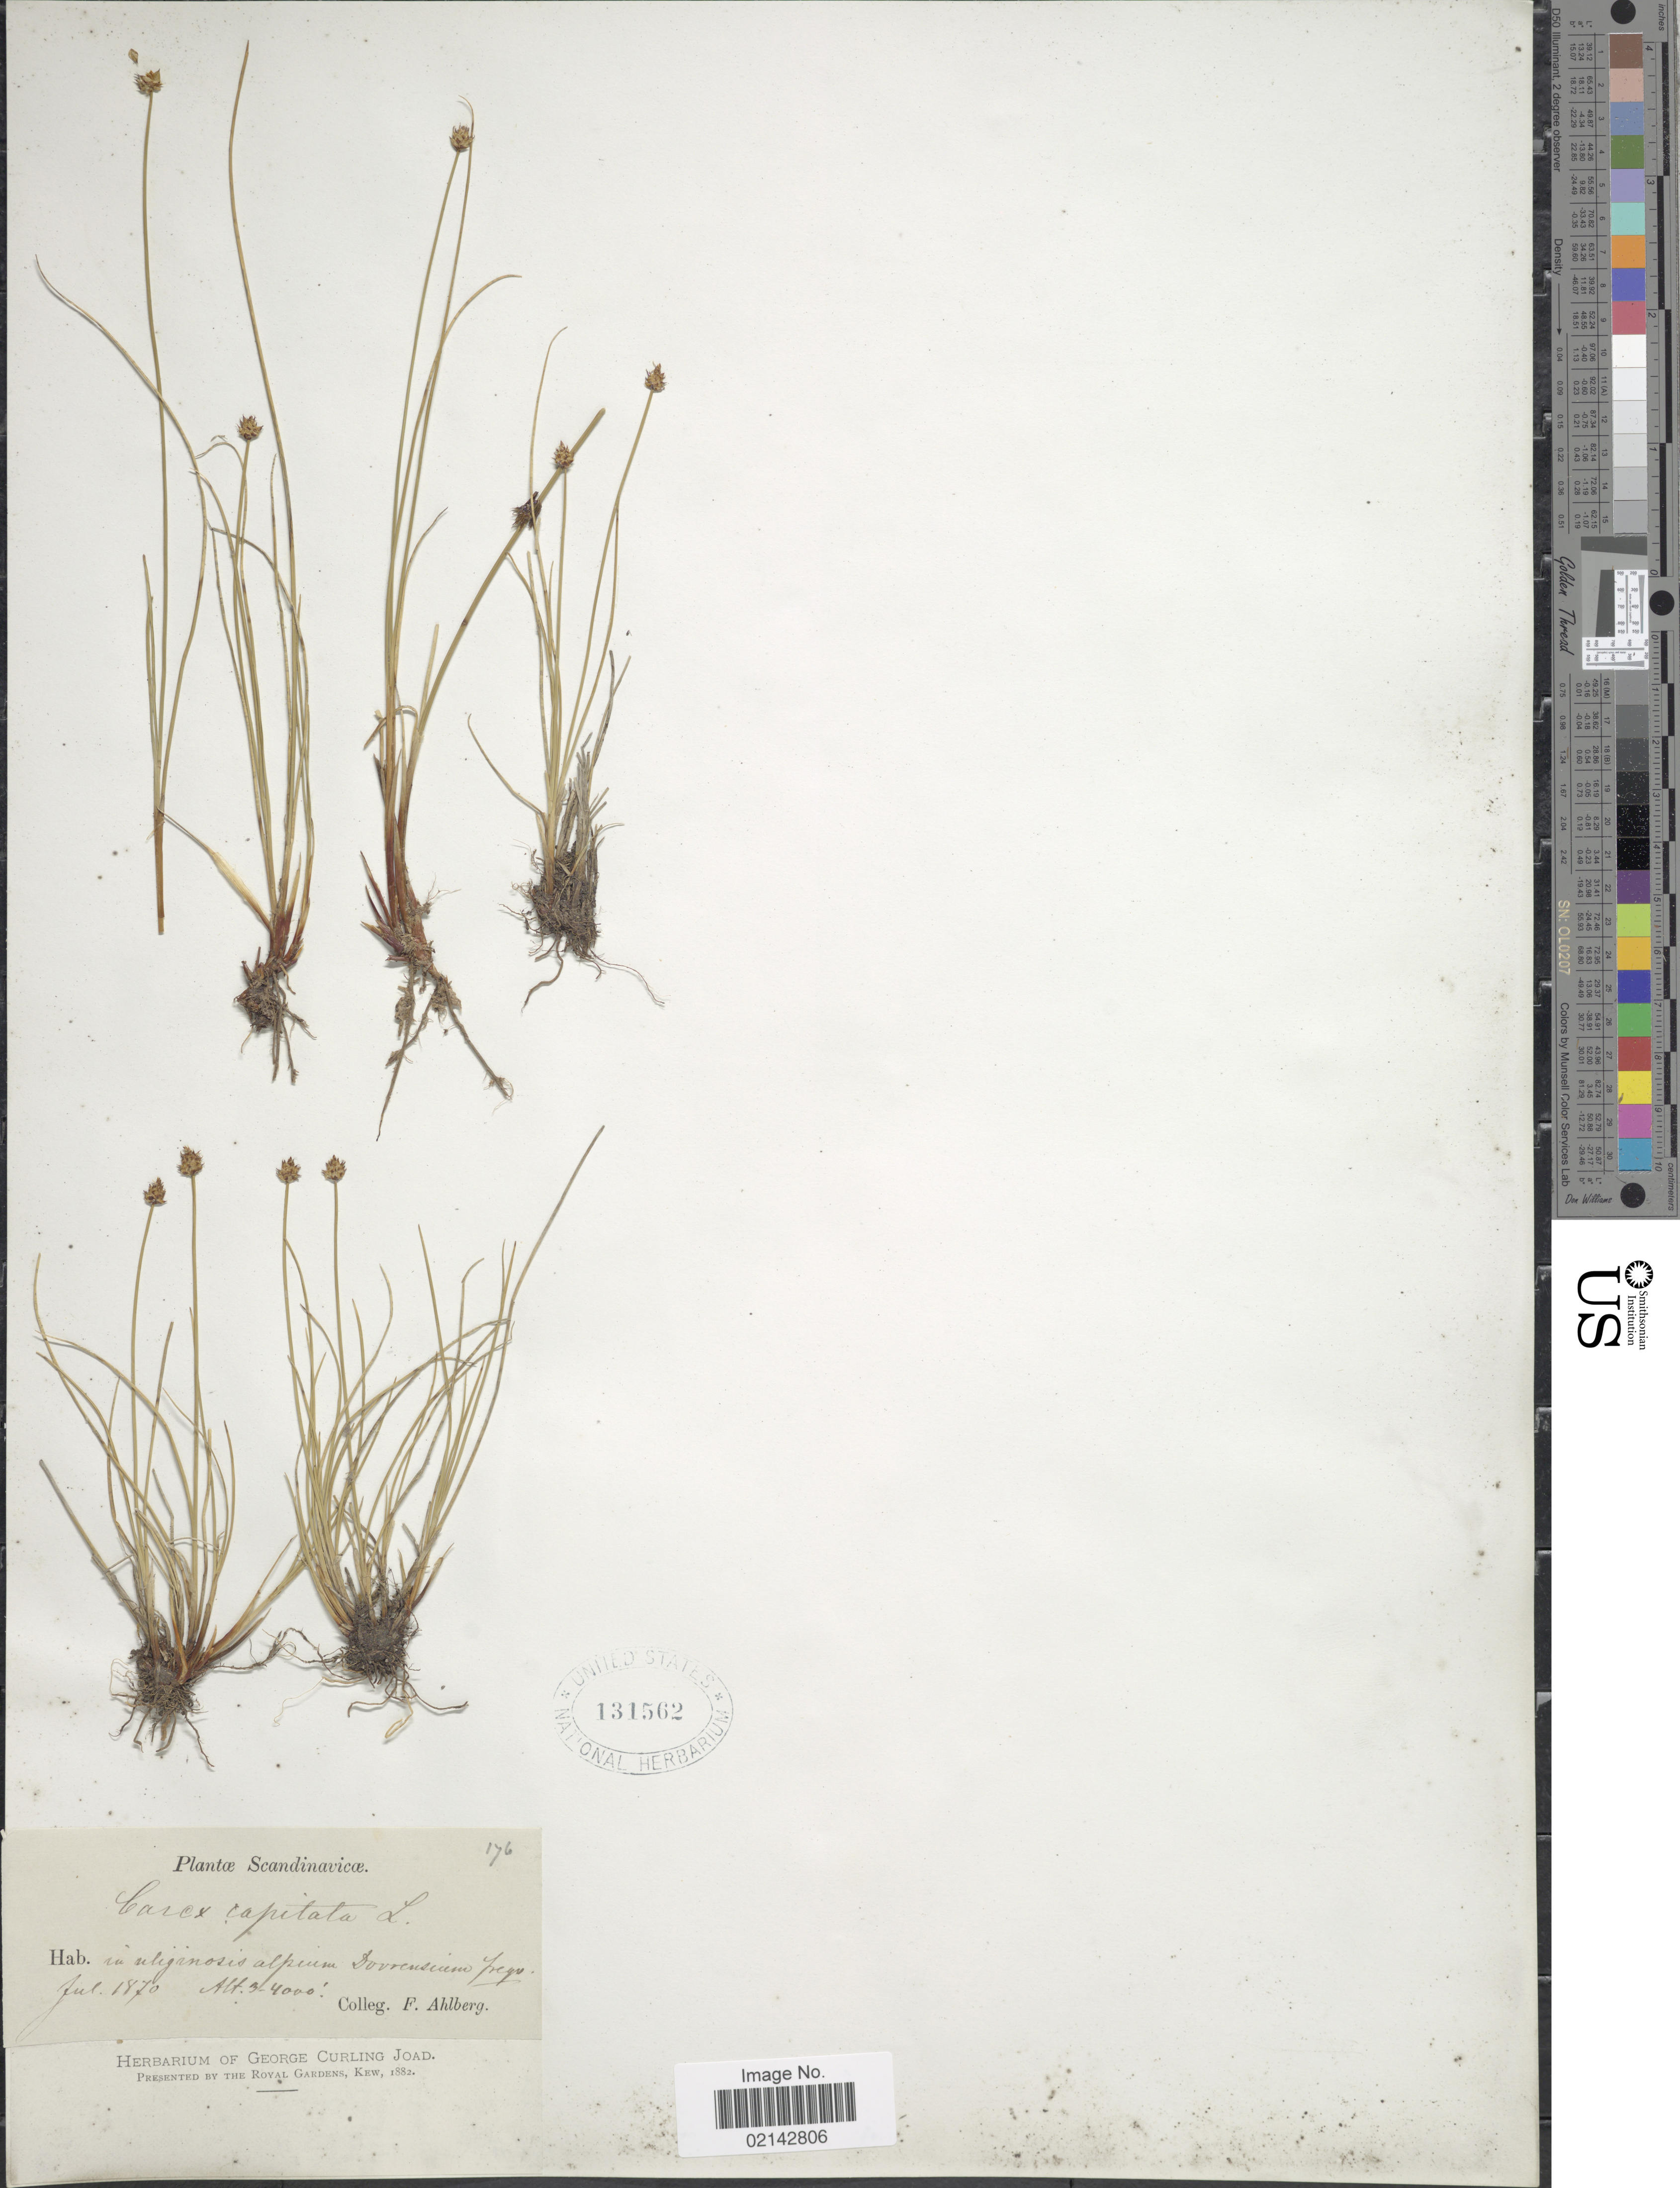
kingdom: Plantae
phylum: Tracheophyta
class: Liliopsida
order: Poales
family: Cyperaceae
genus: Carex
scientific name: Carex capitata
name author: L.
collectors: F. Ahlberg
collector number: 176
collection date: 1870-07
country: Norway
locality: Scandinavicae, in uliginosis alpium Dovrensium frequ.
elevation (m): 914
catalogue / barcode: US 13152